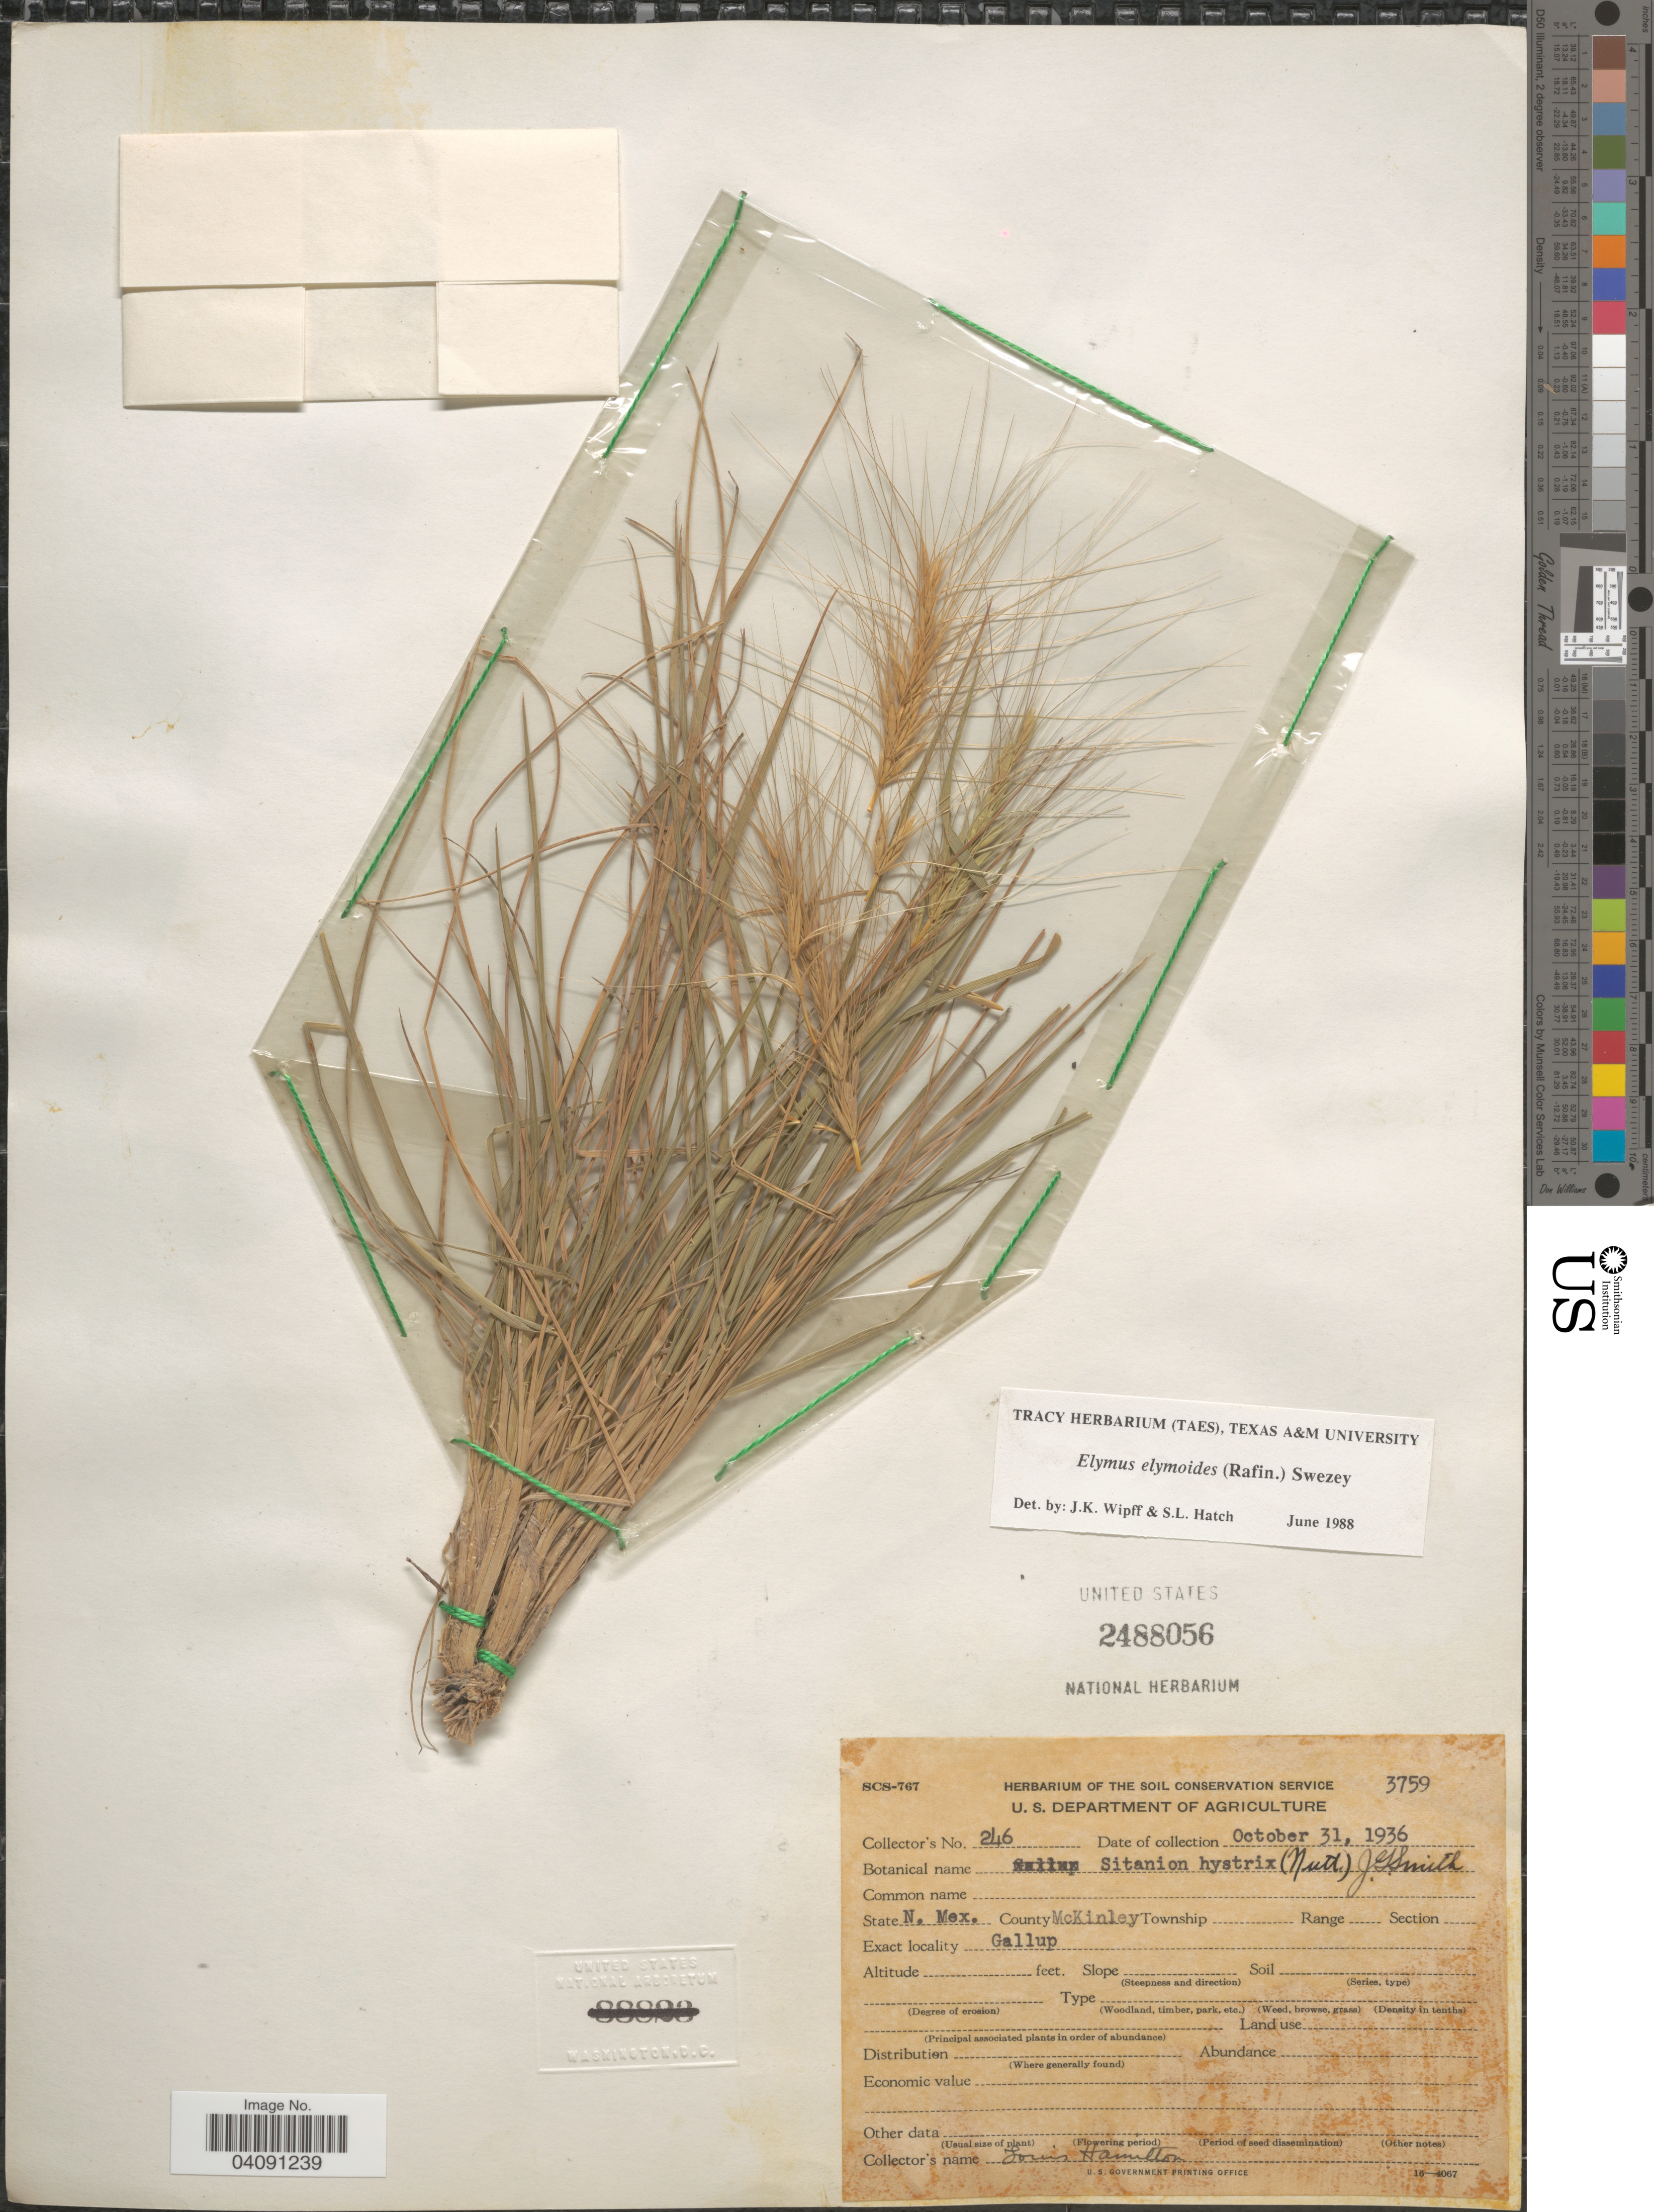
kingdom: Plantae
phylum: Tracheophyta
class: Liliopsida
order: Poales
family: Poaceae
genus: Elymus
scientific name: Elymus canadensis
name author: L.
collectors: L. Hamilton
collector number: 246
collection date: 1936-10-31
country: United States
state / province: New Mexico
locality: County McKinley. Gallup.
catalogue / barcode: US 2488056